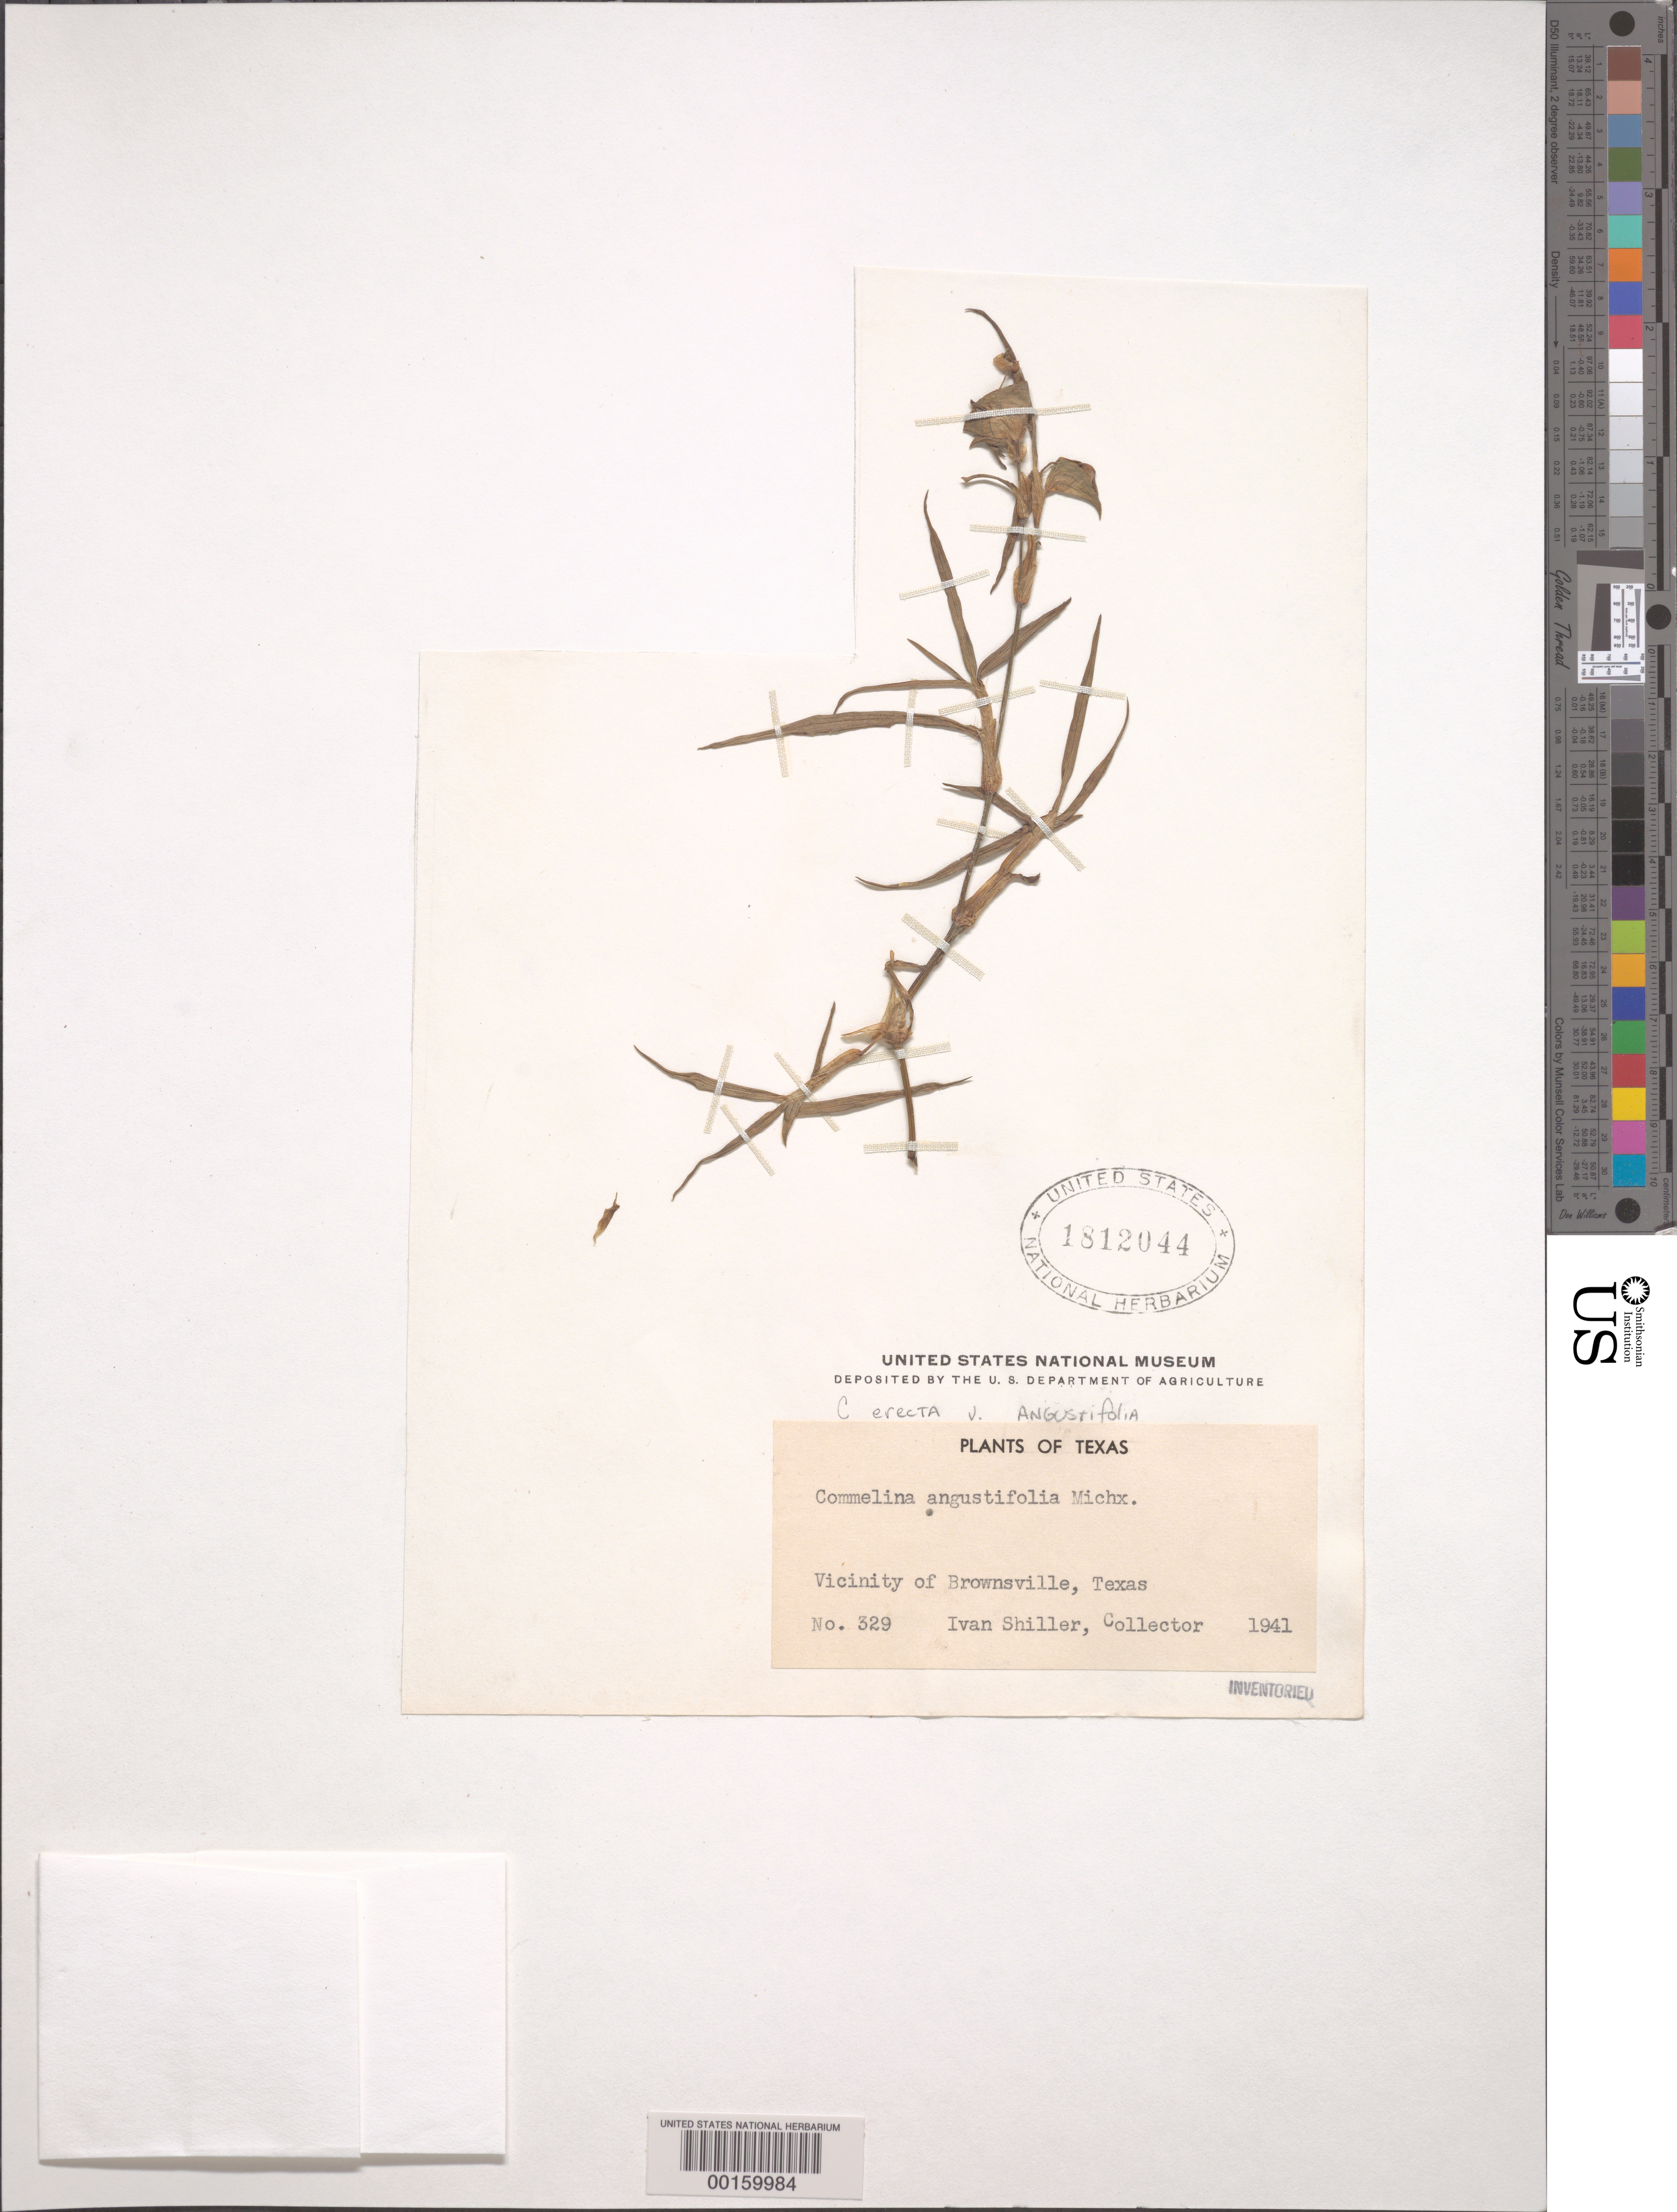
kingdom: Plantae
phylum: Tracheophyta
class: Liliopsida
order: Commelinales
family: Commelinaceae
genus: Commelina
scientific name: Commelina erecta var. angustifolia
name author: (Michx.) Fernald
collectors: I. Schiller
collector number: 329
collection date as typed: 1941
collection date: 1941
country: United States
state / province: Texas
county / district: Cameron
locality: Brownsville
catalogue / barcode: US 1812044